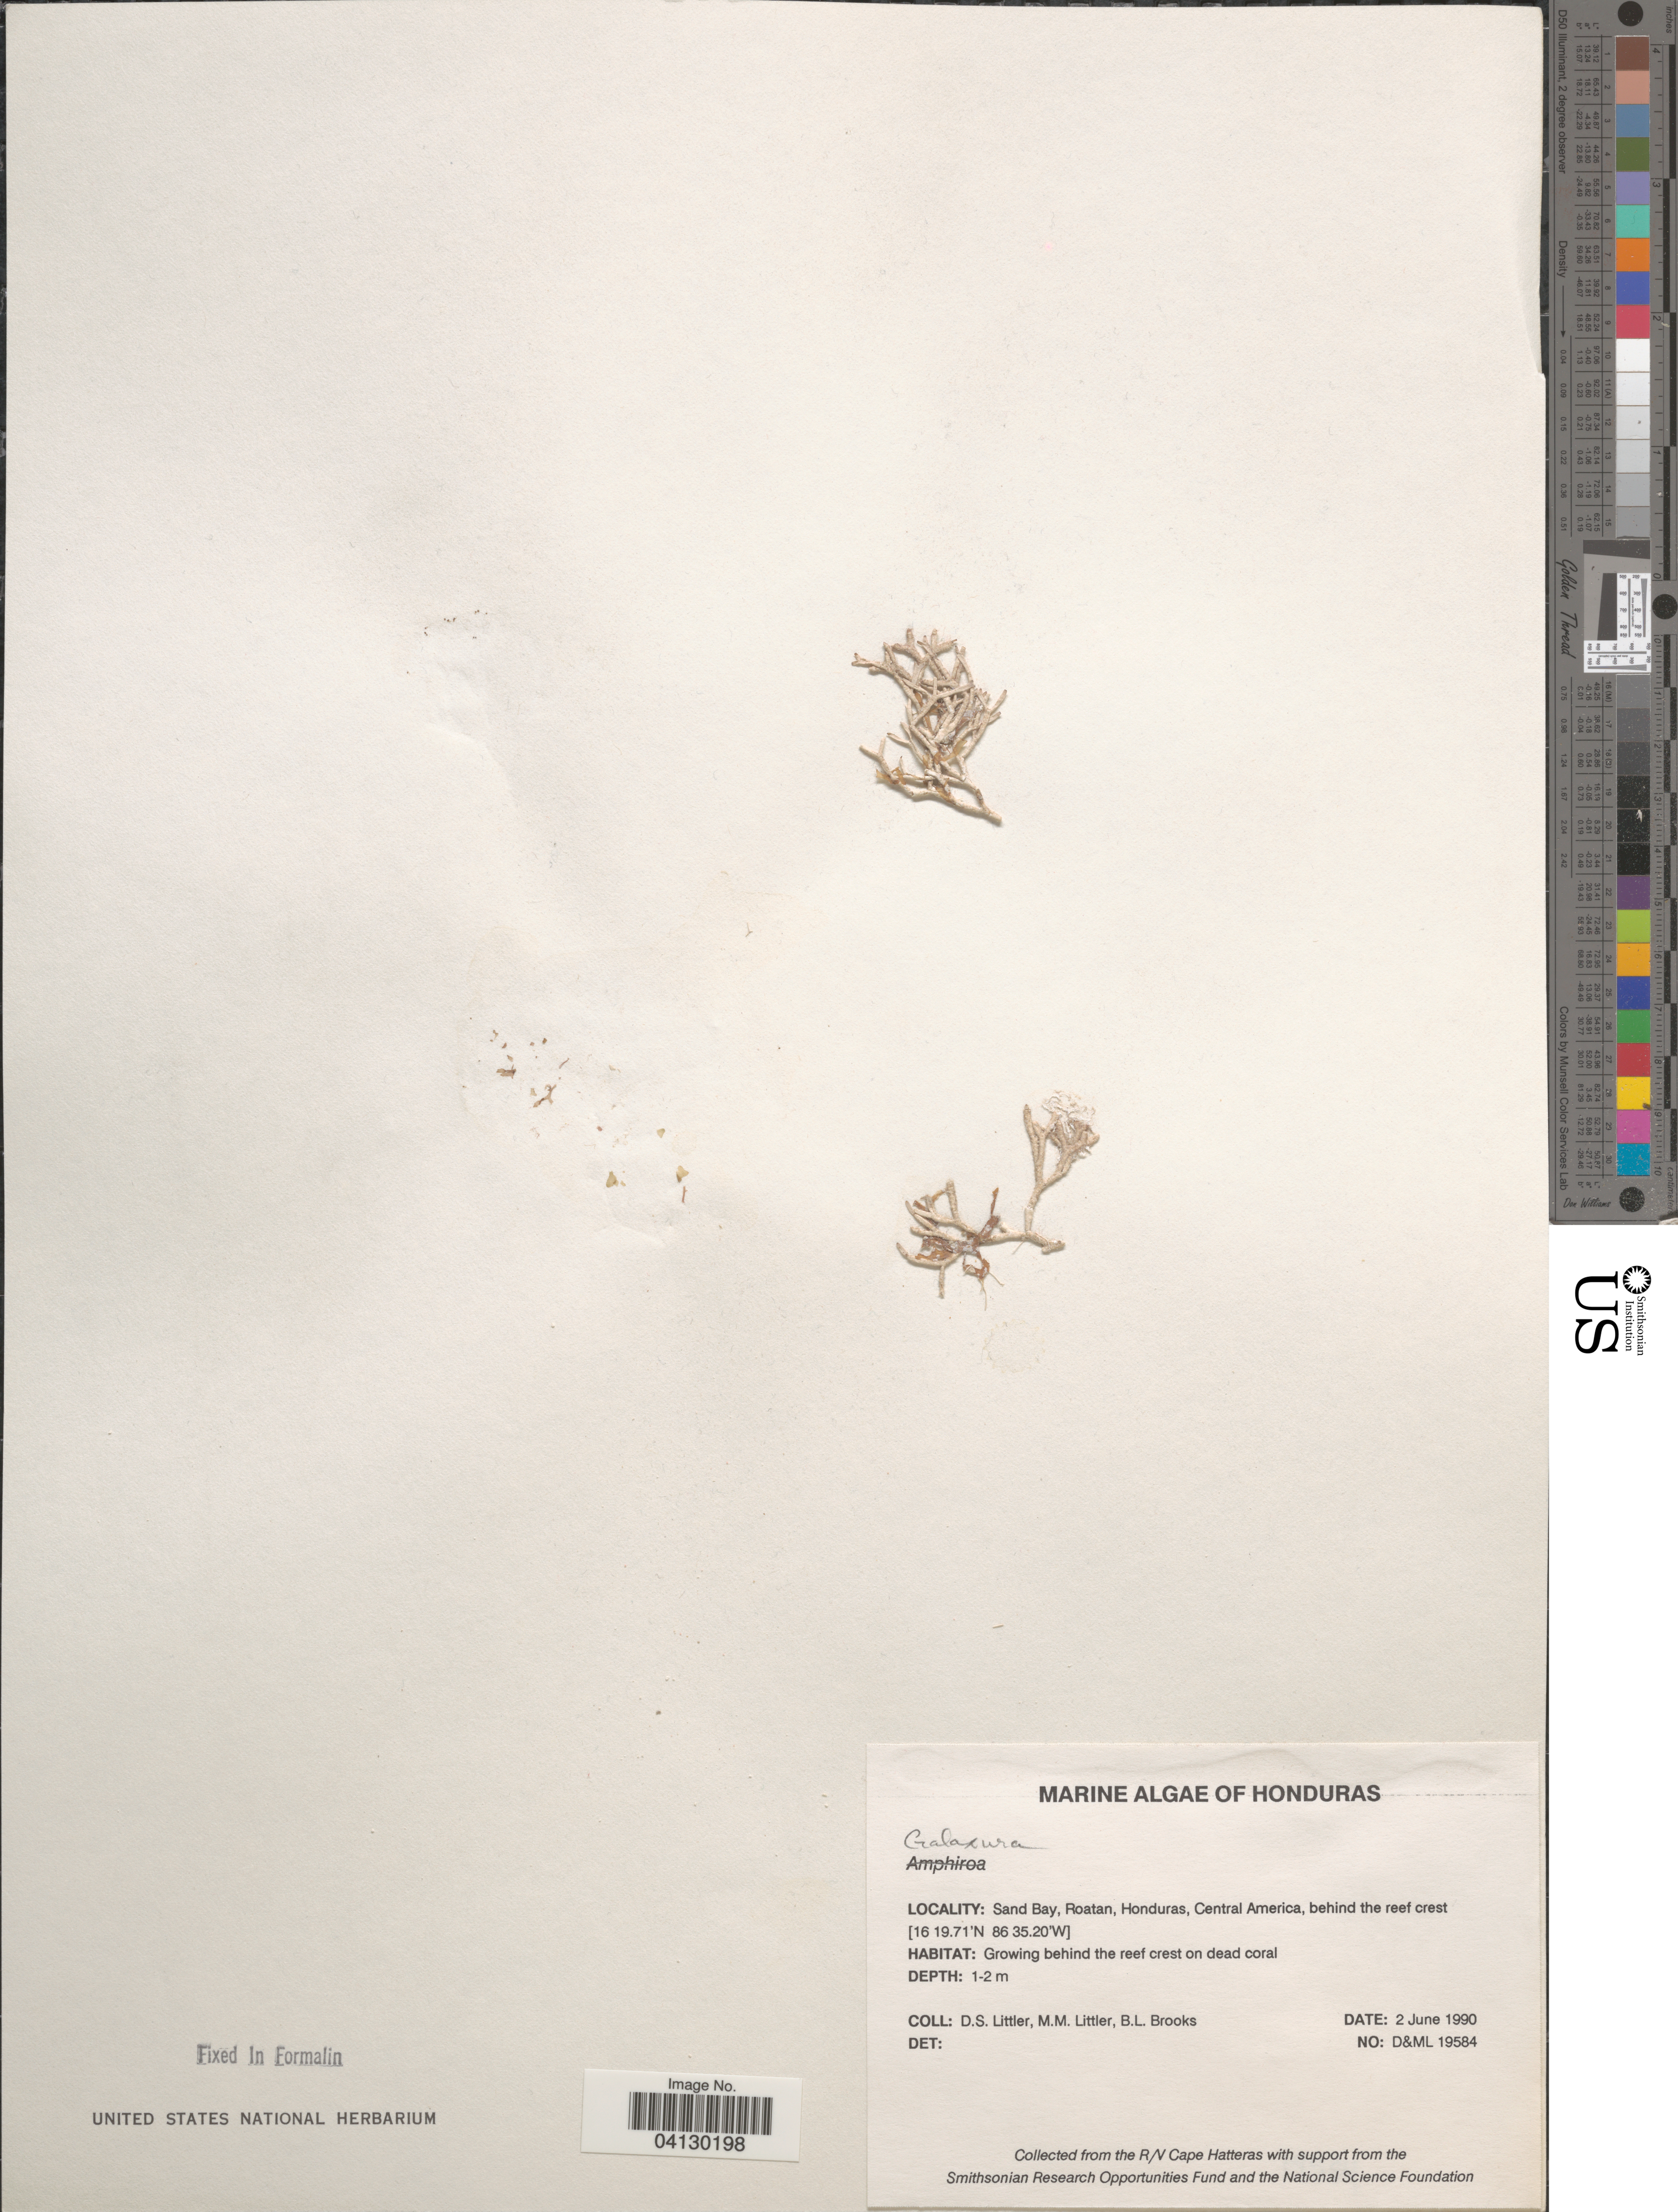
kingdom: Plantae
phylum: Rhodophyta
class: Florideophyceae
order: Nemaliales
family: Galaxauraceae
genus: Galaxaura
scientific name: Galaxaura sp.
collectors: D. S. Littler & B. Brooks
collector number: D&ML19584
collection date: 1990-06-02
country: Honduras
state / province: Islas de la Bahía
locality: Sand Bay, Roatan, behind the reef crest.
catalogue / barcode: US 328599